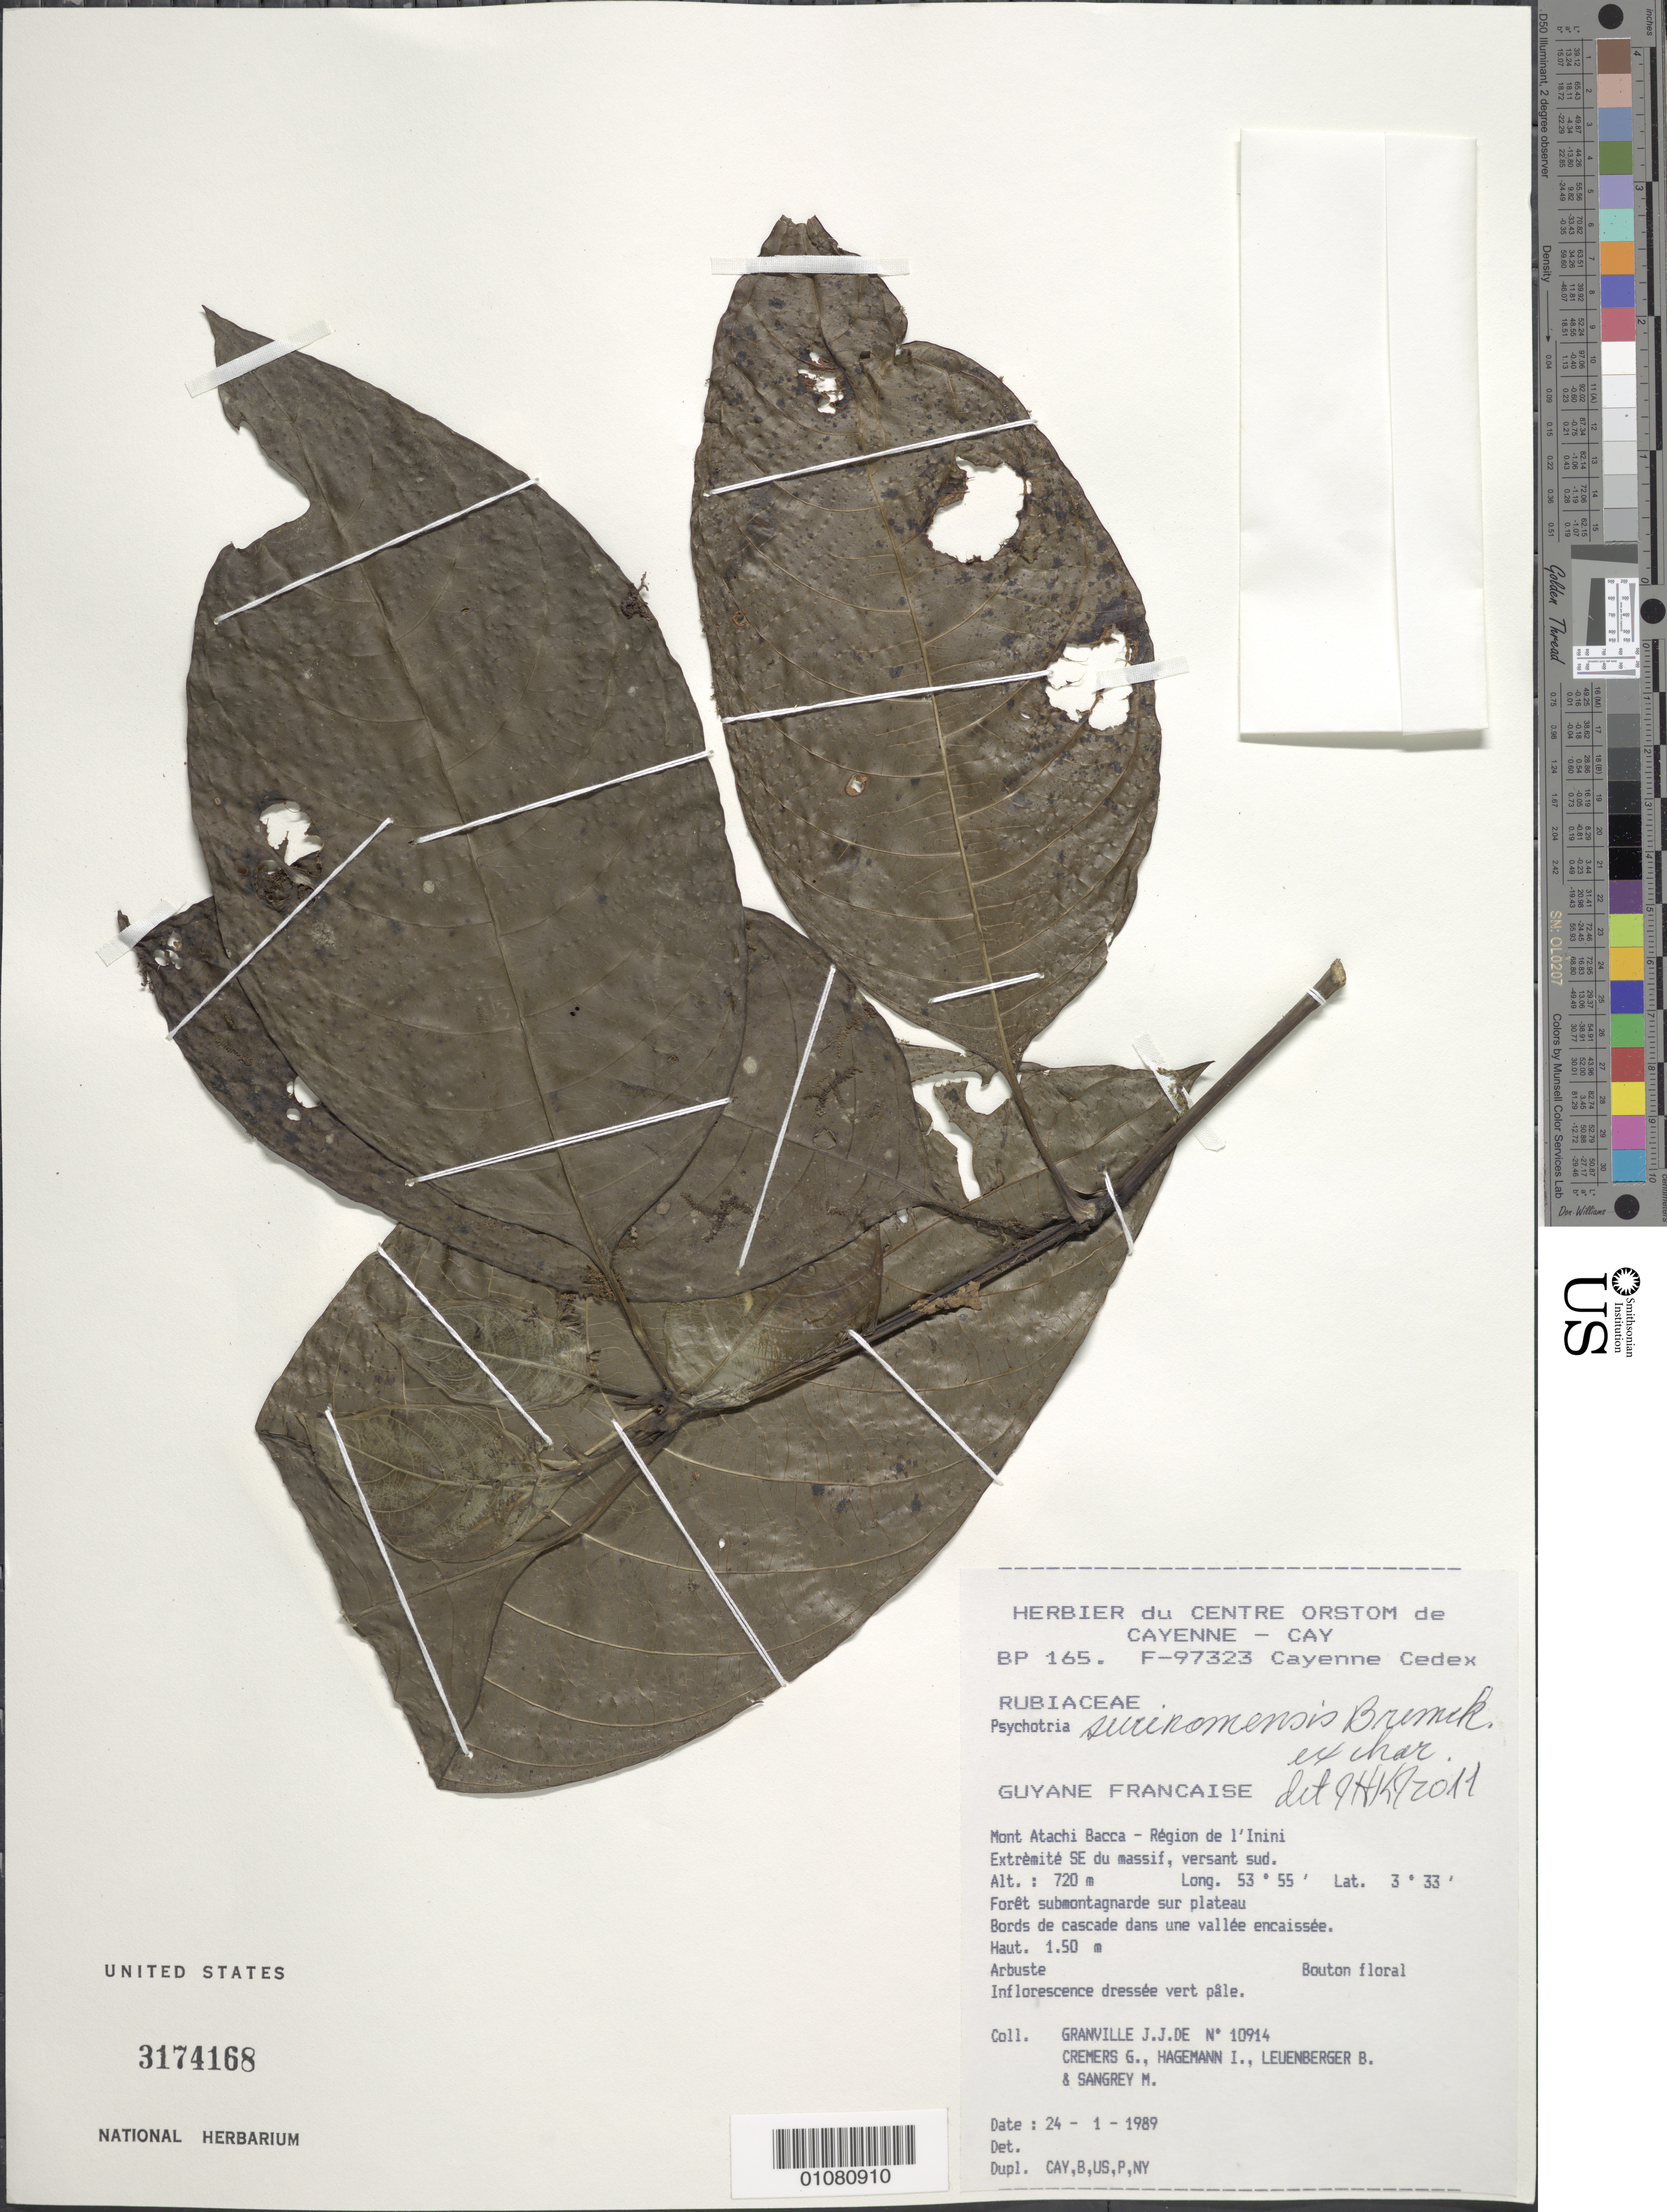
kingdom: Plantae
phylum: Tracheophyta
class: Magnoliopsida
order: Gentianales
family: Rubiaceae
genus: Palicourea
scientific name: Palicourea microbotrys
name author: (Ruiz ex Standl.) Delprete & J.H. Kirkbr.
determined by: Kirkbride, J. H., Jr.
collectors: J.-J. de Granville, G. Cremers, J. Hagemann, B. E. Leuenberger & M. S. Sangrey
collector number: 10914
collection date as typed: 24-Jan-89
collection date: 1989-01-24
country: French Guiana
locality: Mont Atachi Bacca, region de l'Inini, extremite SE du massif, versant sud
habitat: Forêt submontagnarde sur plateau. Bords de cascade dans une vallee encaissee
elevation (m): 720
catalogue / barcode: US 3174168